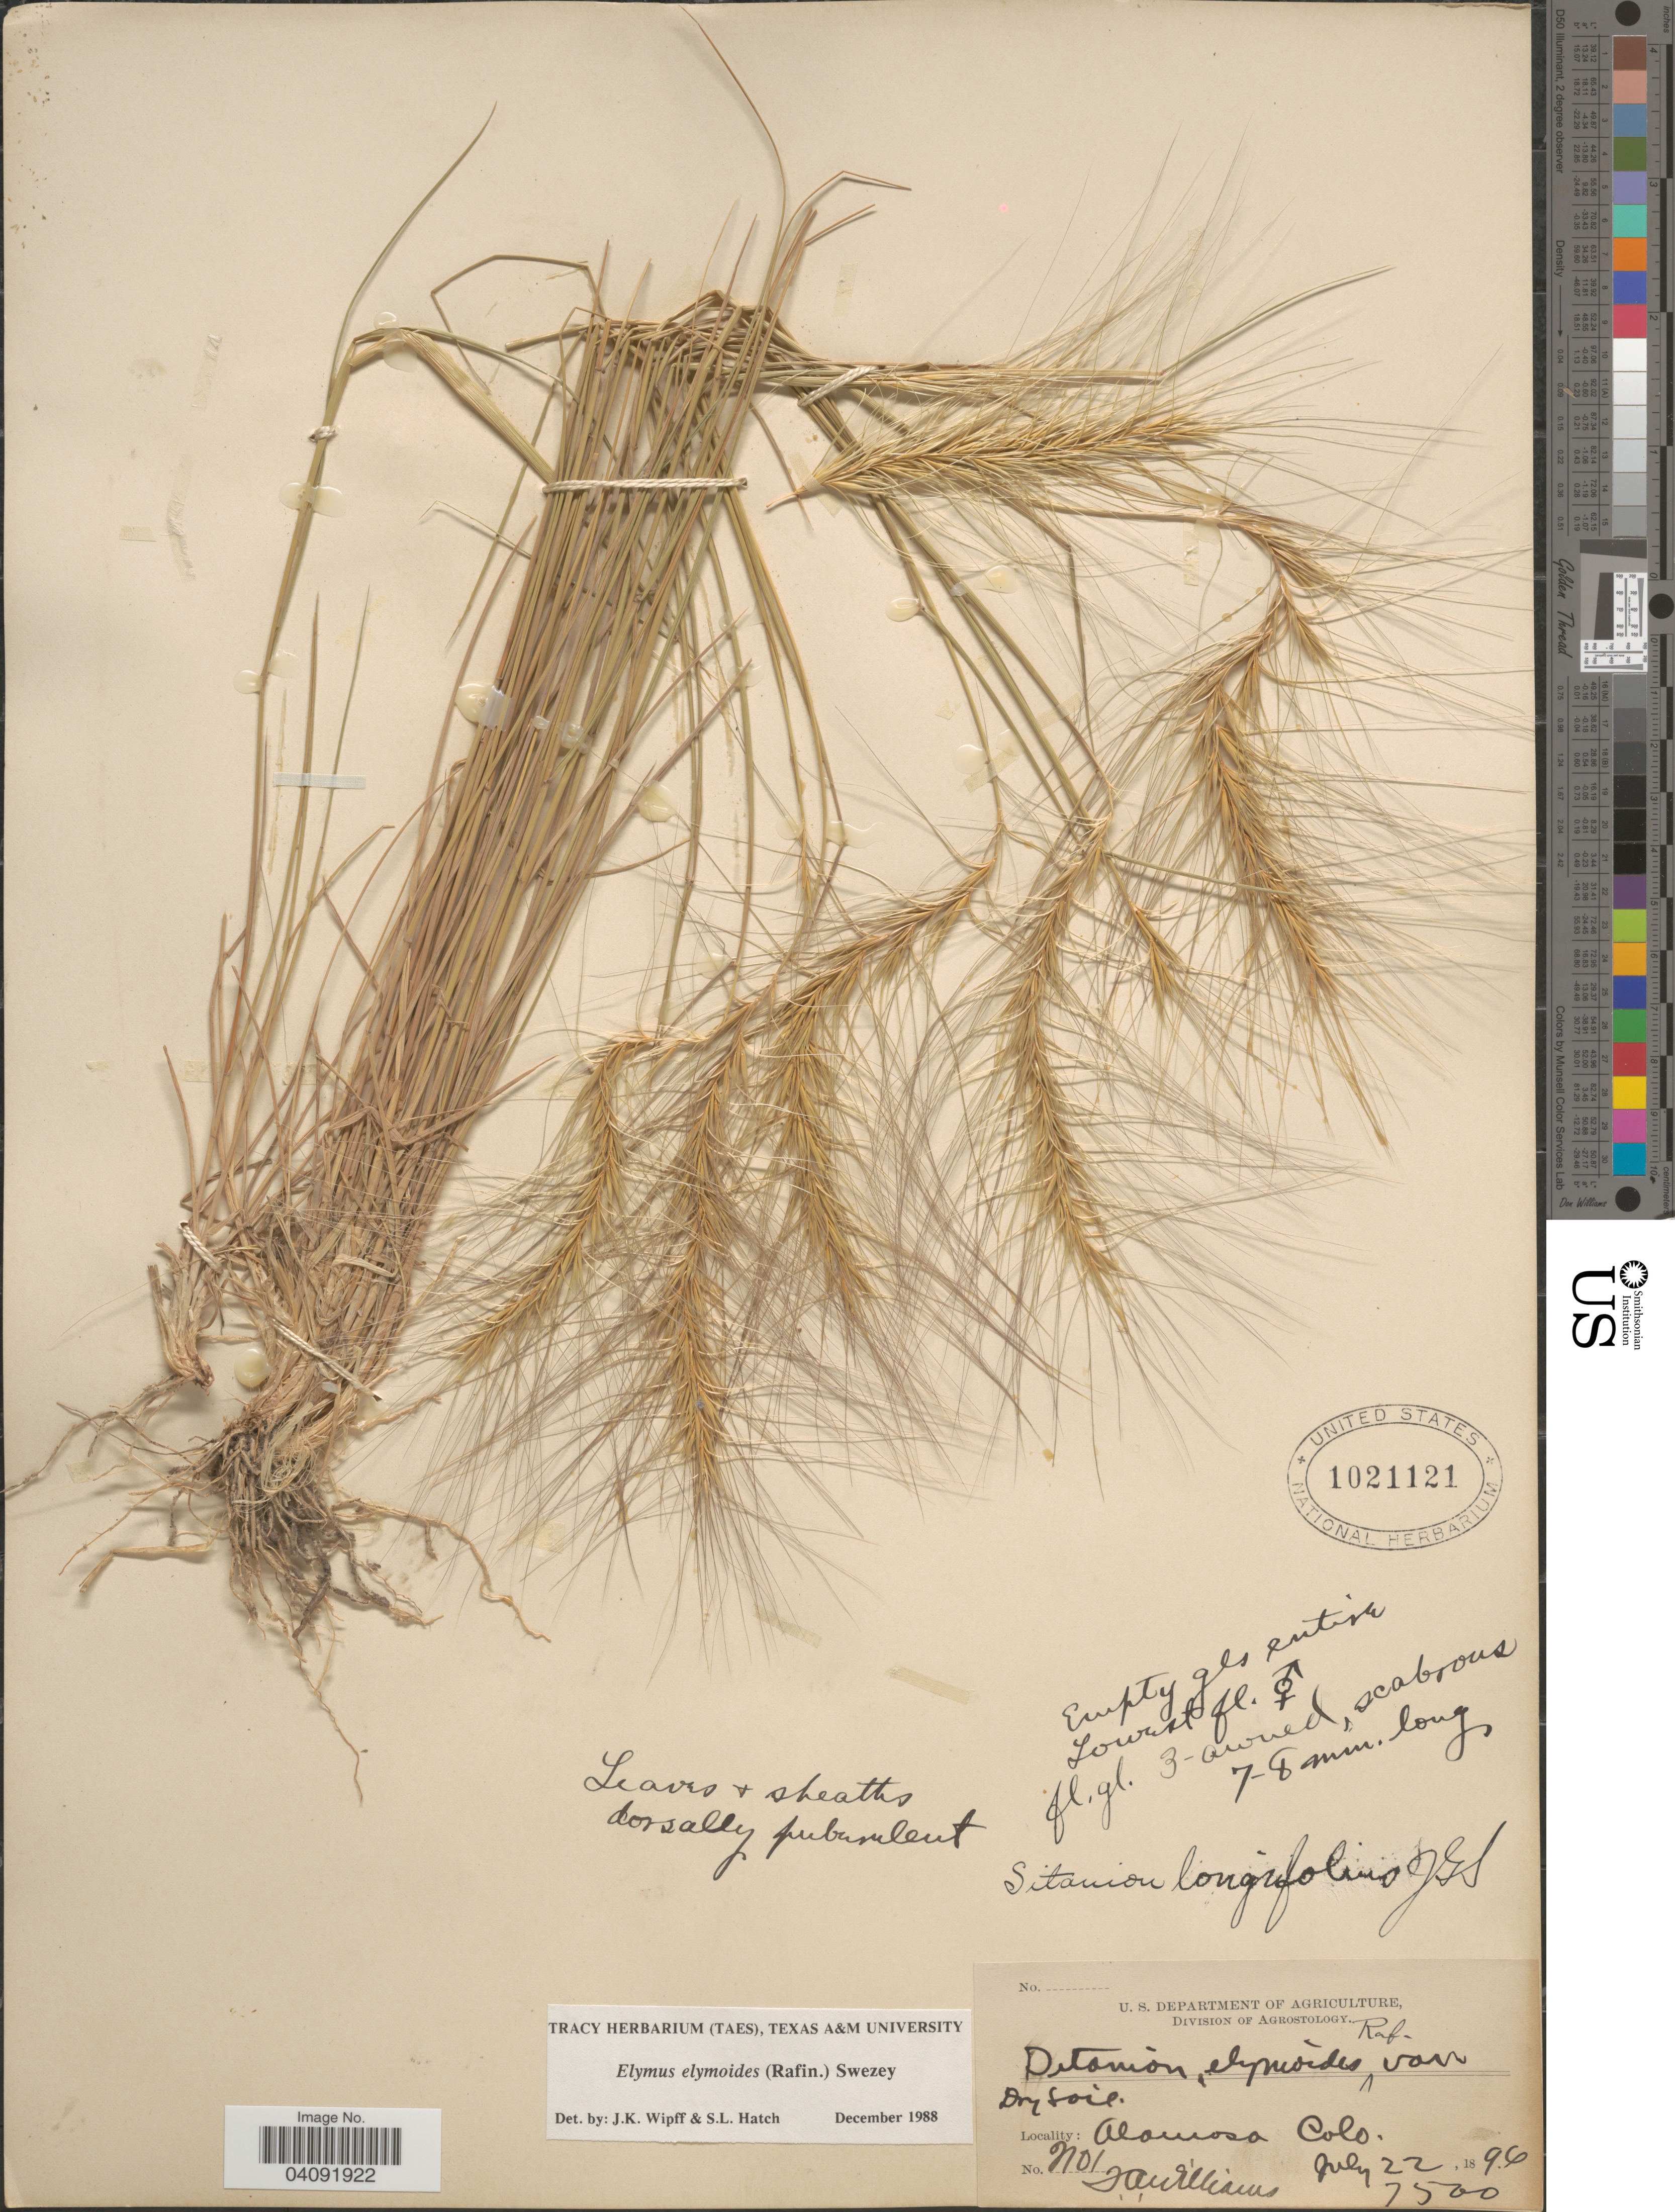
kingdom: Plantae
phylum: Tracheophyta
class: Liliopsida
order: Poales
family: Poaceae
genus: Elymus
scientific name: Elymus elymoides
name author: (Raf.) Swezey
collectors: T. Williams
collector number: N01*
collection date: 1896-07-22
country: United States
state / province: Colorado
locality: Alamosa.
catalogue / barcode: US 1021121